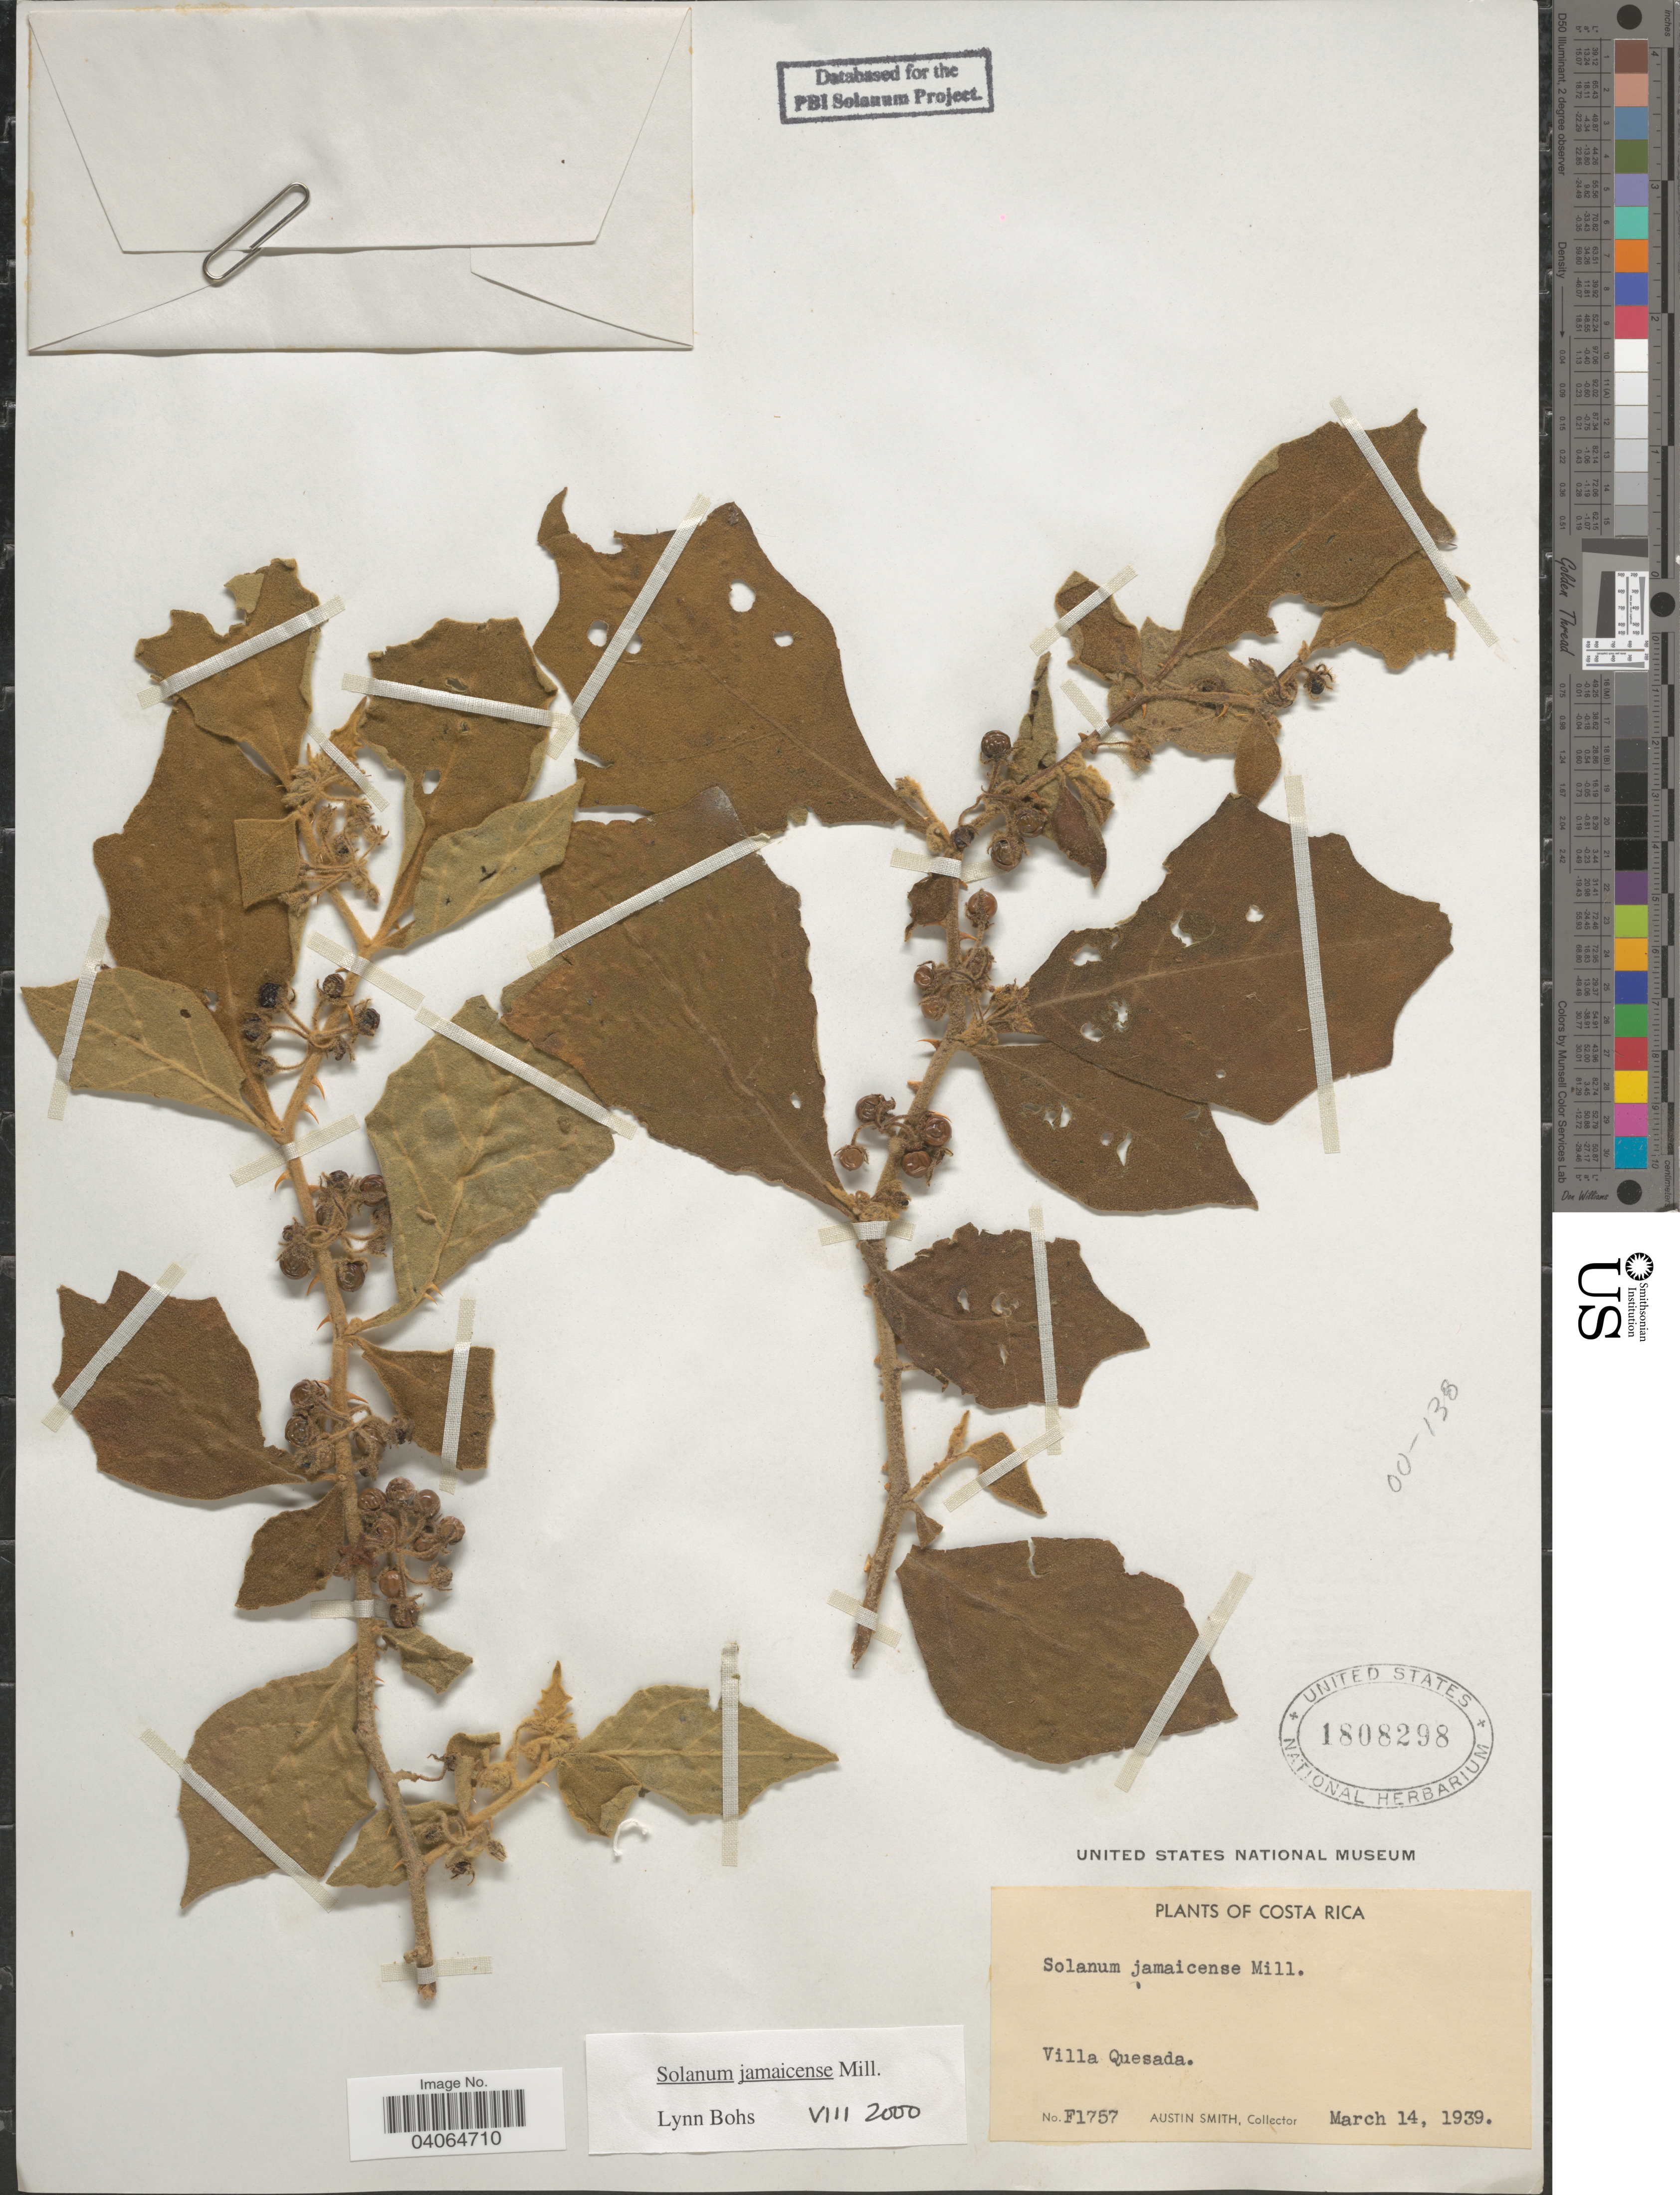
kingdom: Plantae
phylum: Tracheophyta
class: Magnoliopsida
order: Solanales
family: Solanaceae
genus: Solanum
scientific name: Solanum jamaicense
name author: Mill.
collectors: Aust P. Smith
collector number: F1757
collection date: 1939-03-14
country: Costa Rica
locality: Villa Quesada.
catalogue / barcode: US 1808298